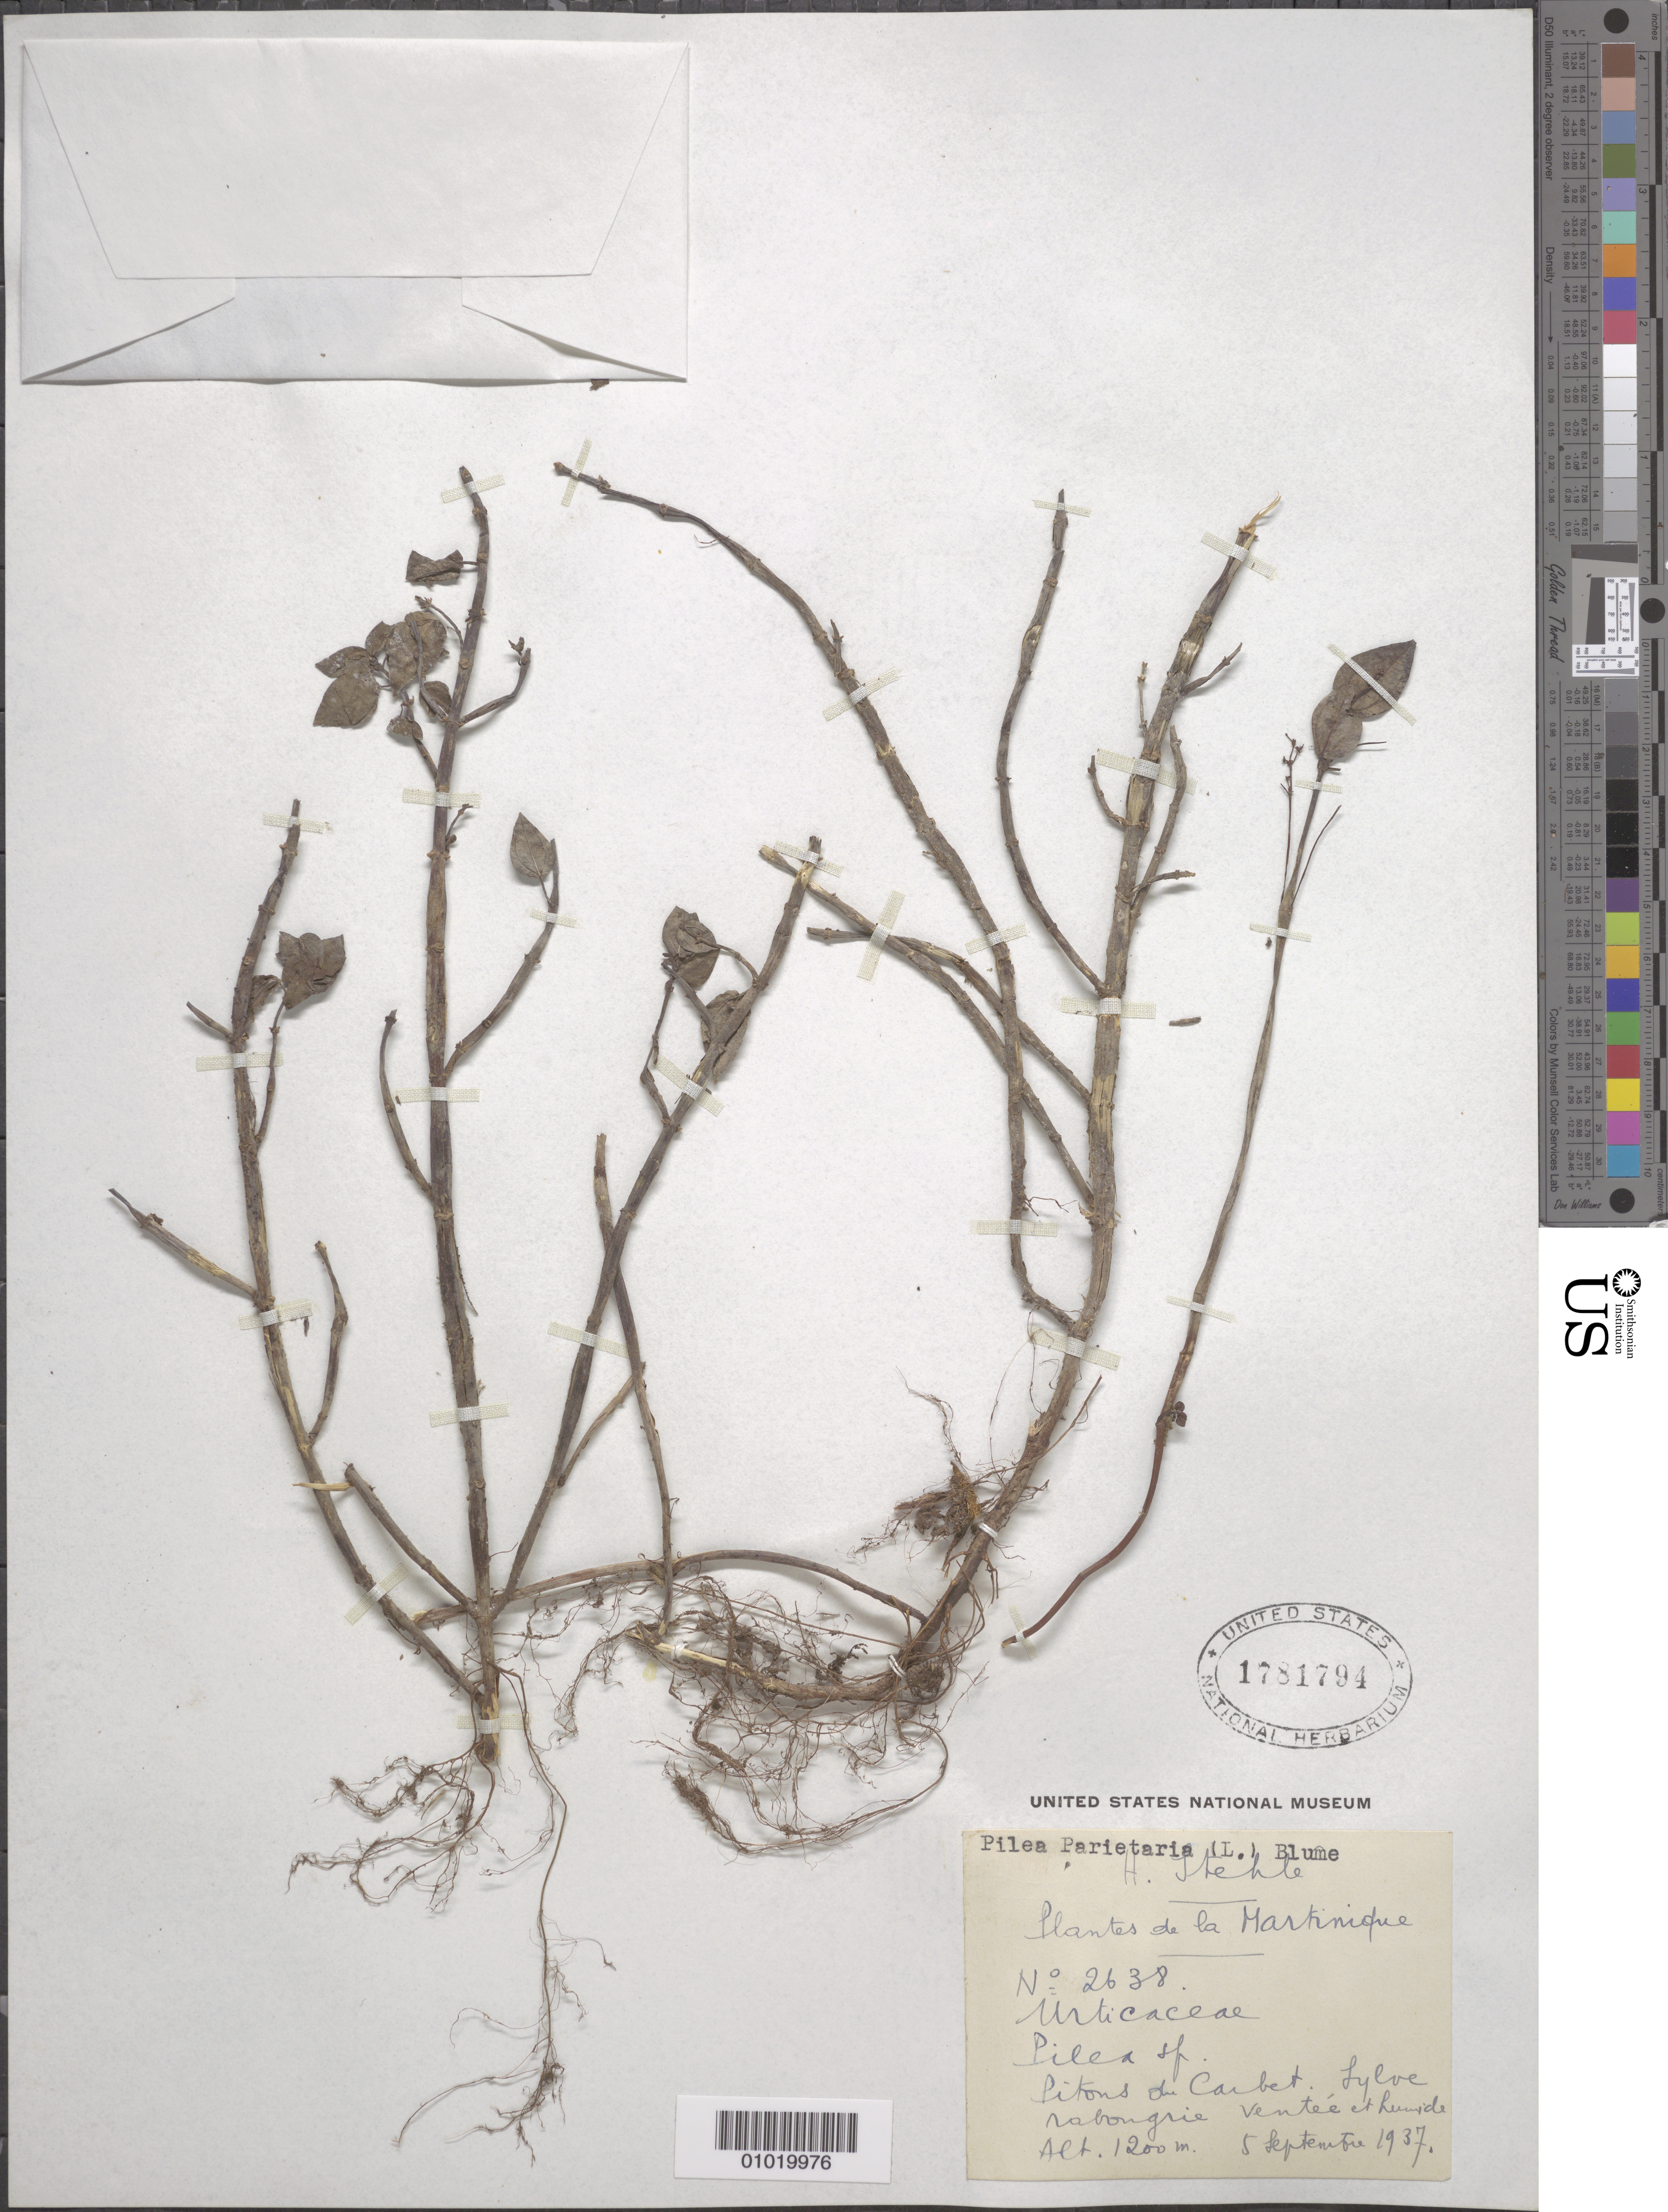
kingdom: Plantae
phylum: Tracheophyta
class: Magnoliopsida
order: Rosales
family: Urticaceae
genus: Pilea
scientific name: Pilea parietaria var. parietaria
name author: (L.) Blume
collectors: H. Stehlé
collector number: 2638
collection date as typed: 05 Sep 1937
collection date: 1937-09-05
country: Martinique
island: Martinique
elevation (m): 1200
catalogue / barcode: US 1781794